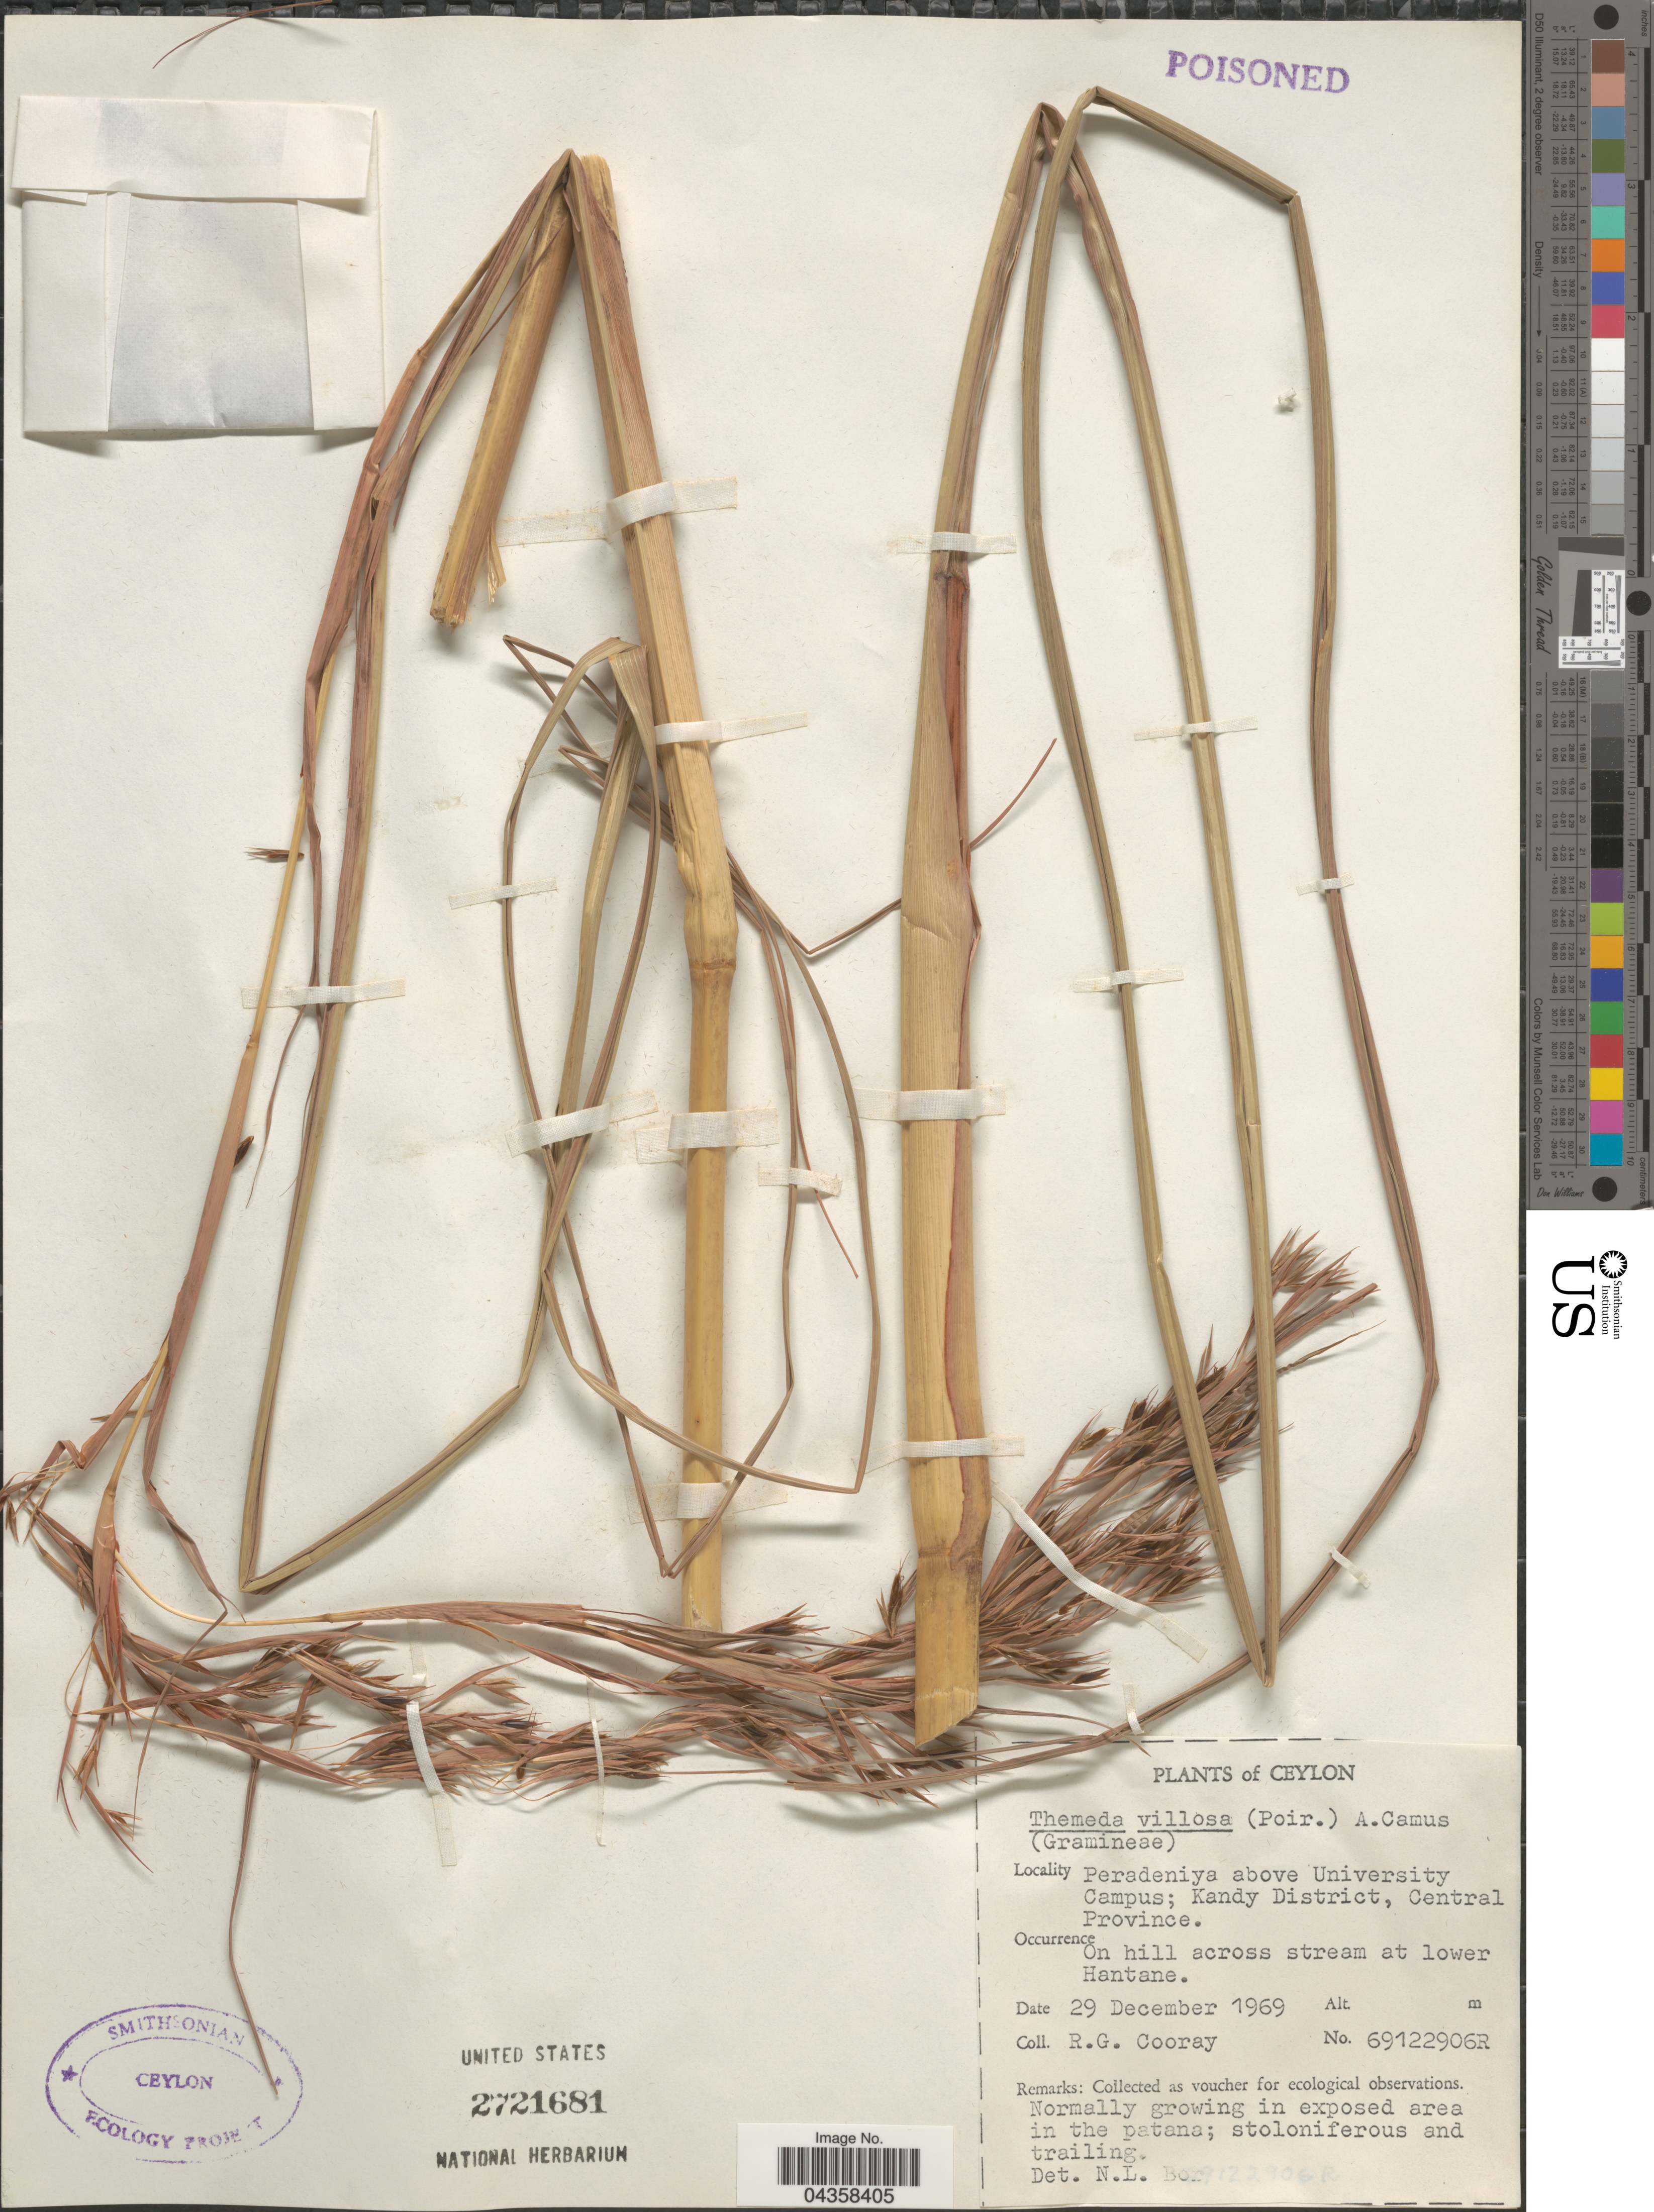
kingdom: Plantae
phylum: Tracheophyta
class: Liliopsida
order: Poales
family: Poaceae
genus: Themeda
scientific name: Themeda villosa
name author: (Lam.) A. Camus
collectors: R. Cooray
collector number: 69122906R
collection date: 1969-12-29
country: Sri Lanka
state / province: Central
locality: Ceylon. Peradeniya above University Campus; Kandy District. On hill across stream at lower Hantane.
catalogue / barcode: US 2721681